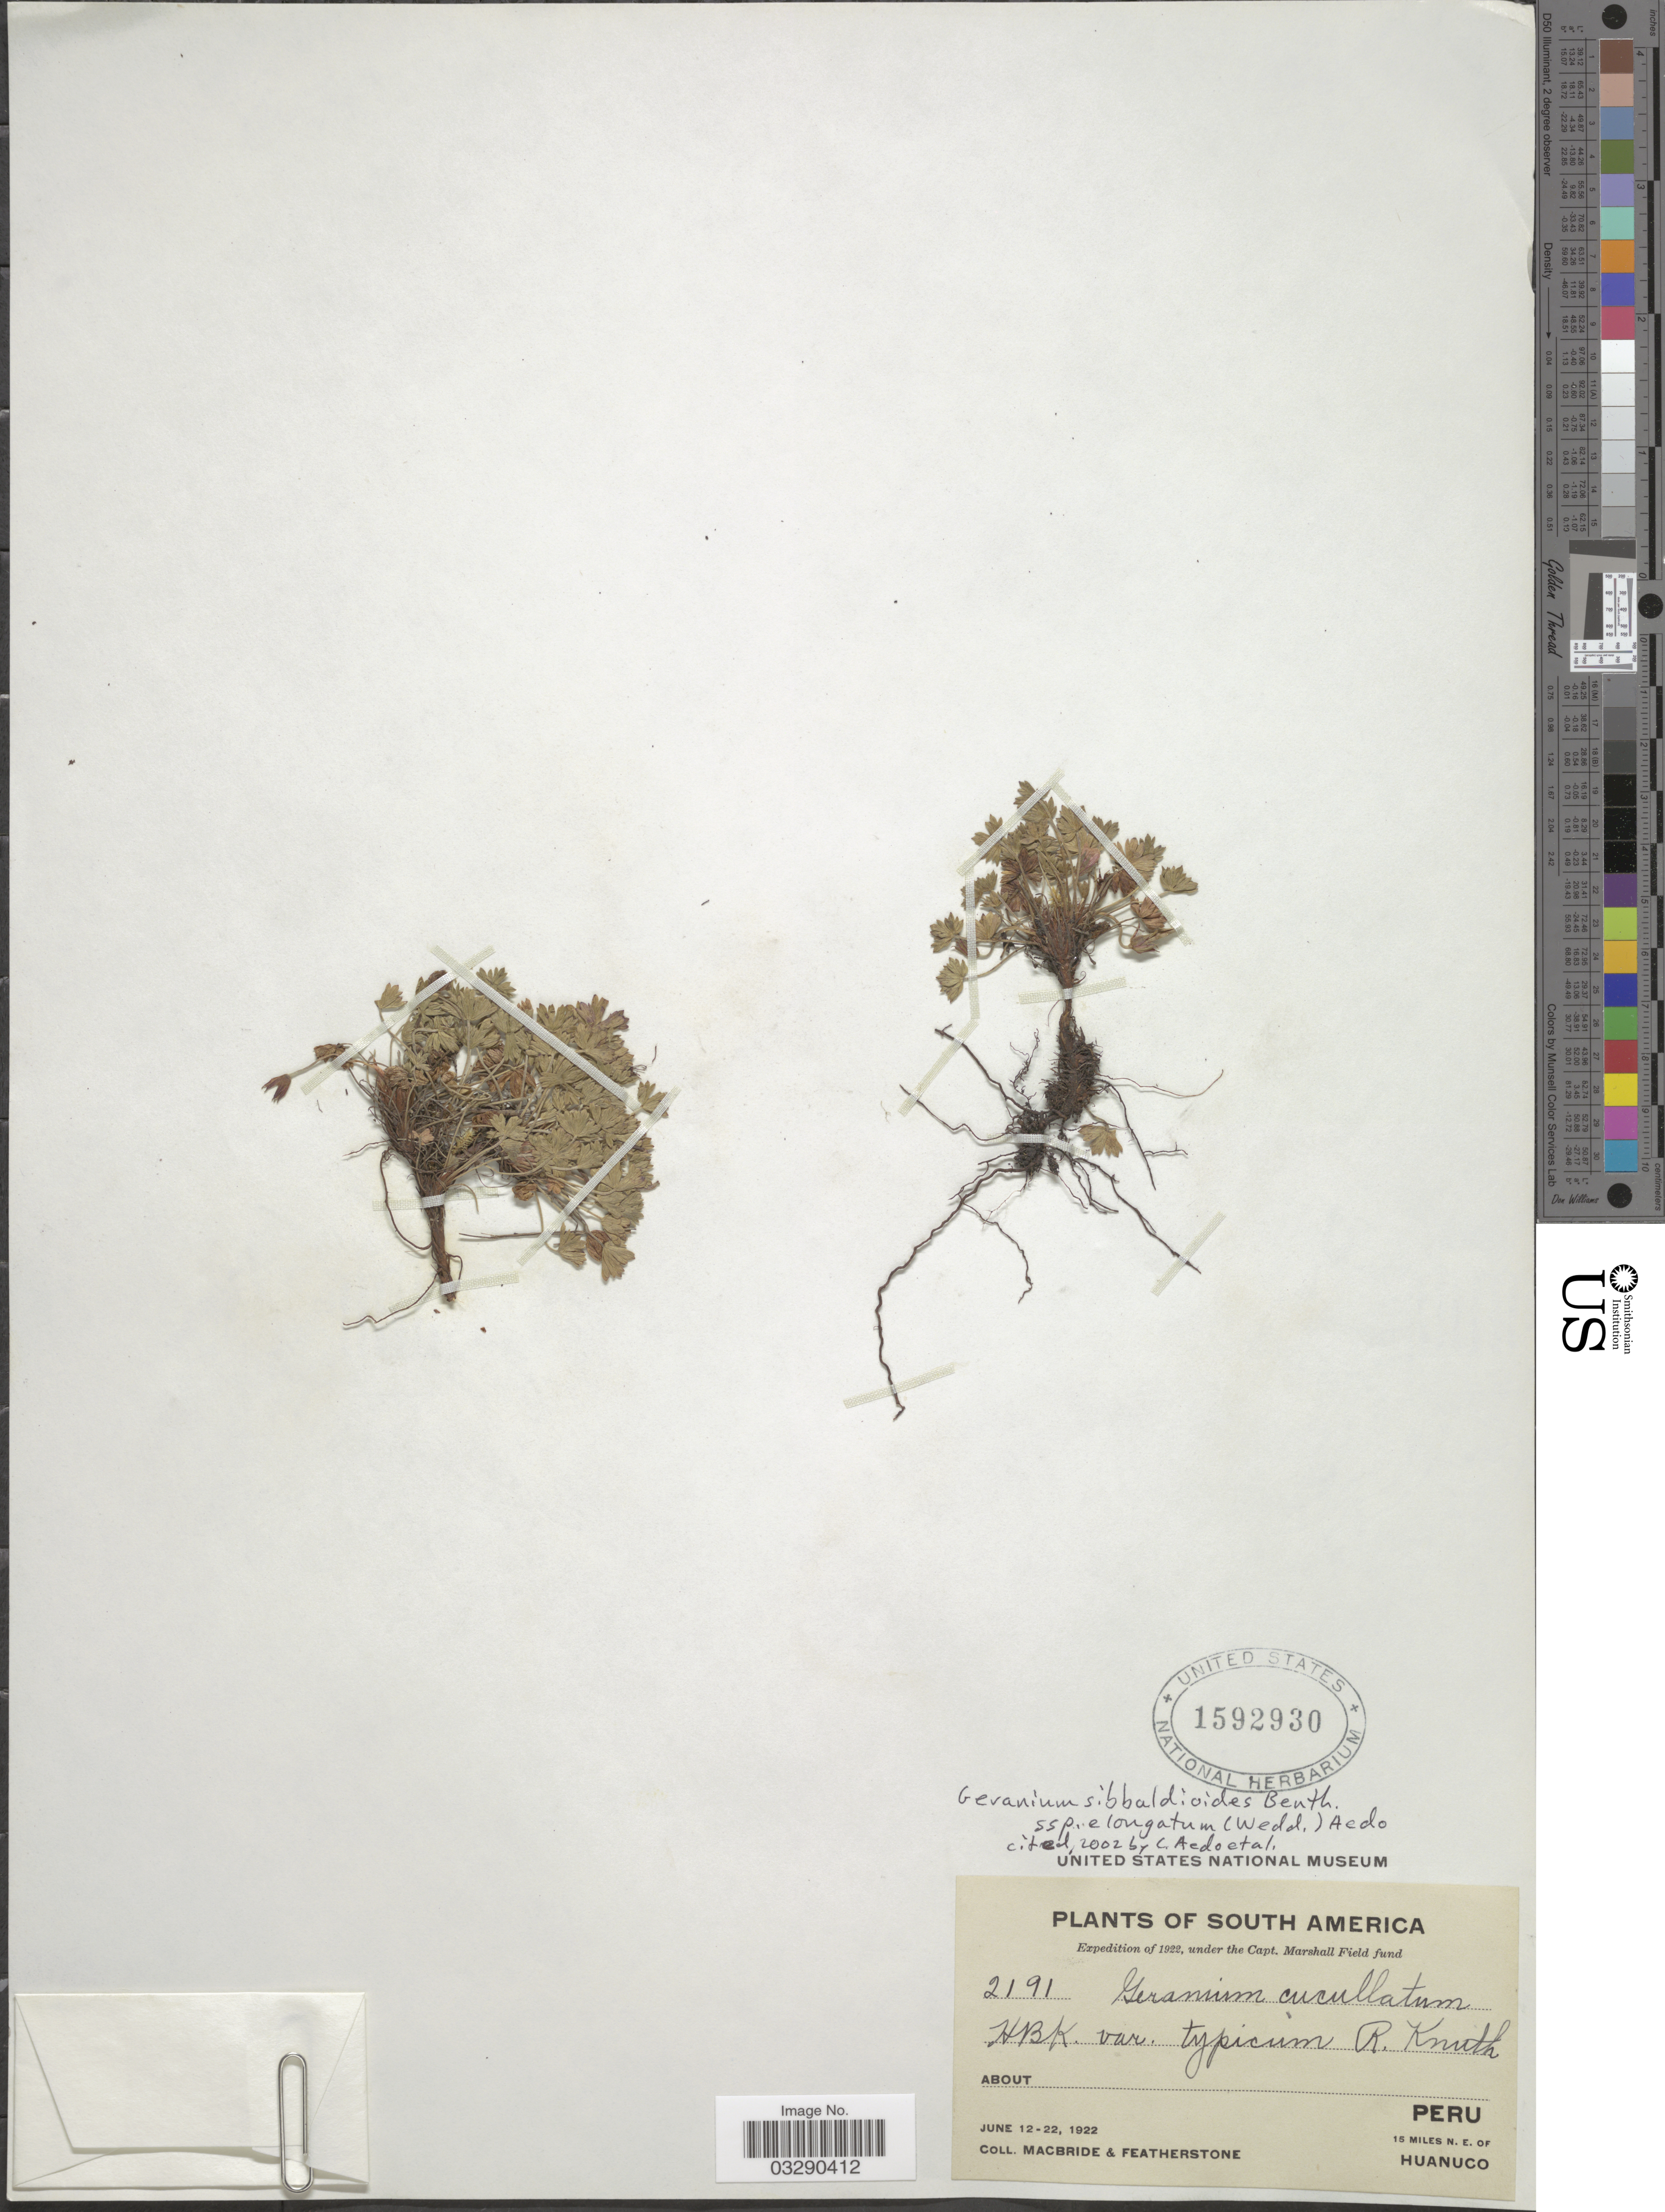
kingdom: Plantae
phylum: Tracheophyta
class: Magnoliopsida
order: Geraniales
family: Geraniaceae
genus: Geranium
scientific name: Geranium sibbaldioides subsp. elongatum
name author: (Wedd.) Aedo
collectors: Macbride, -- & -. Featherstone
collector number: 2191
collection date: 1922-06-12/1922-06-22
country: Peru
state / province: Huánuco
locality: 15 miles NE of Huanuco.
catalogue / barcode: US 1592930